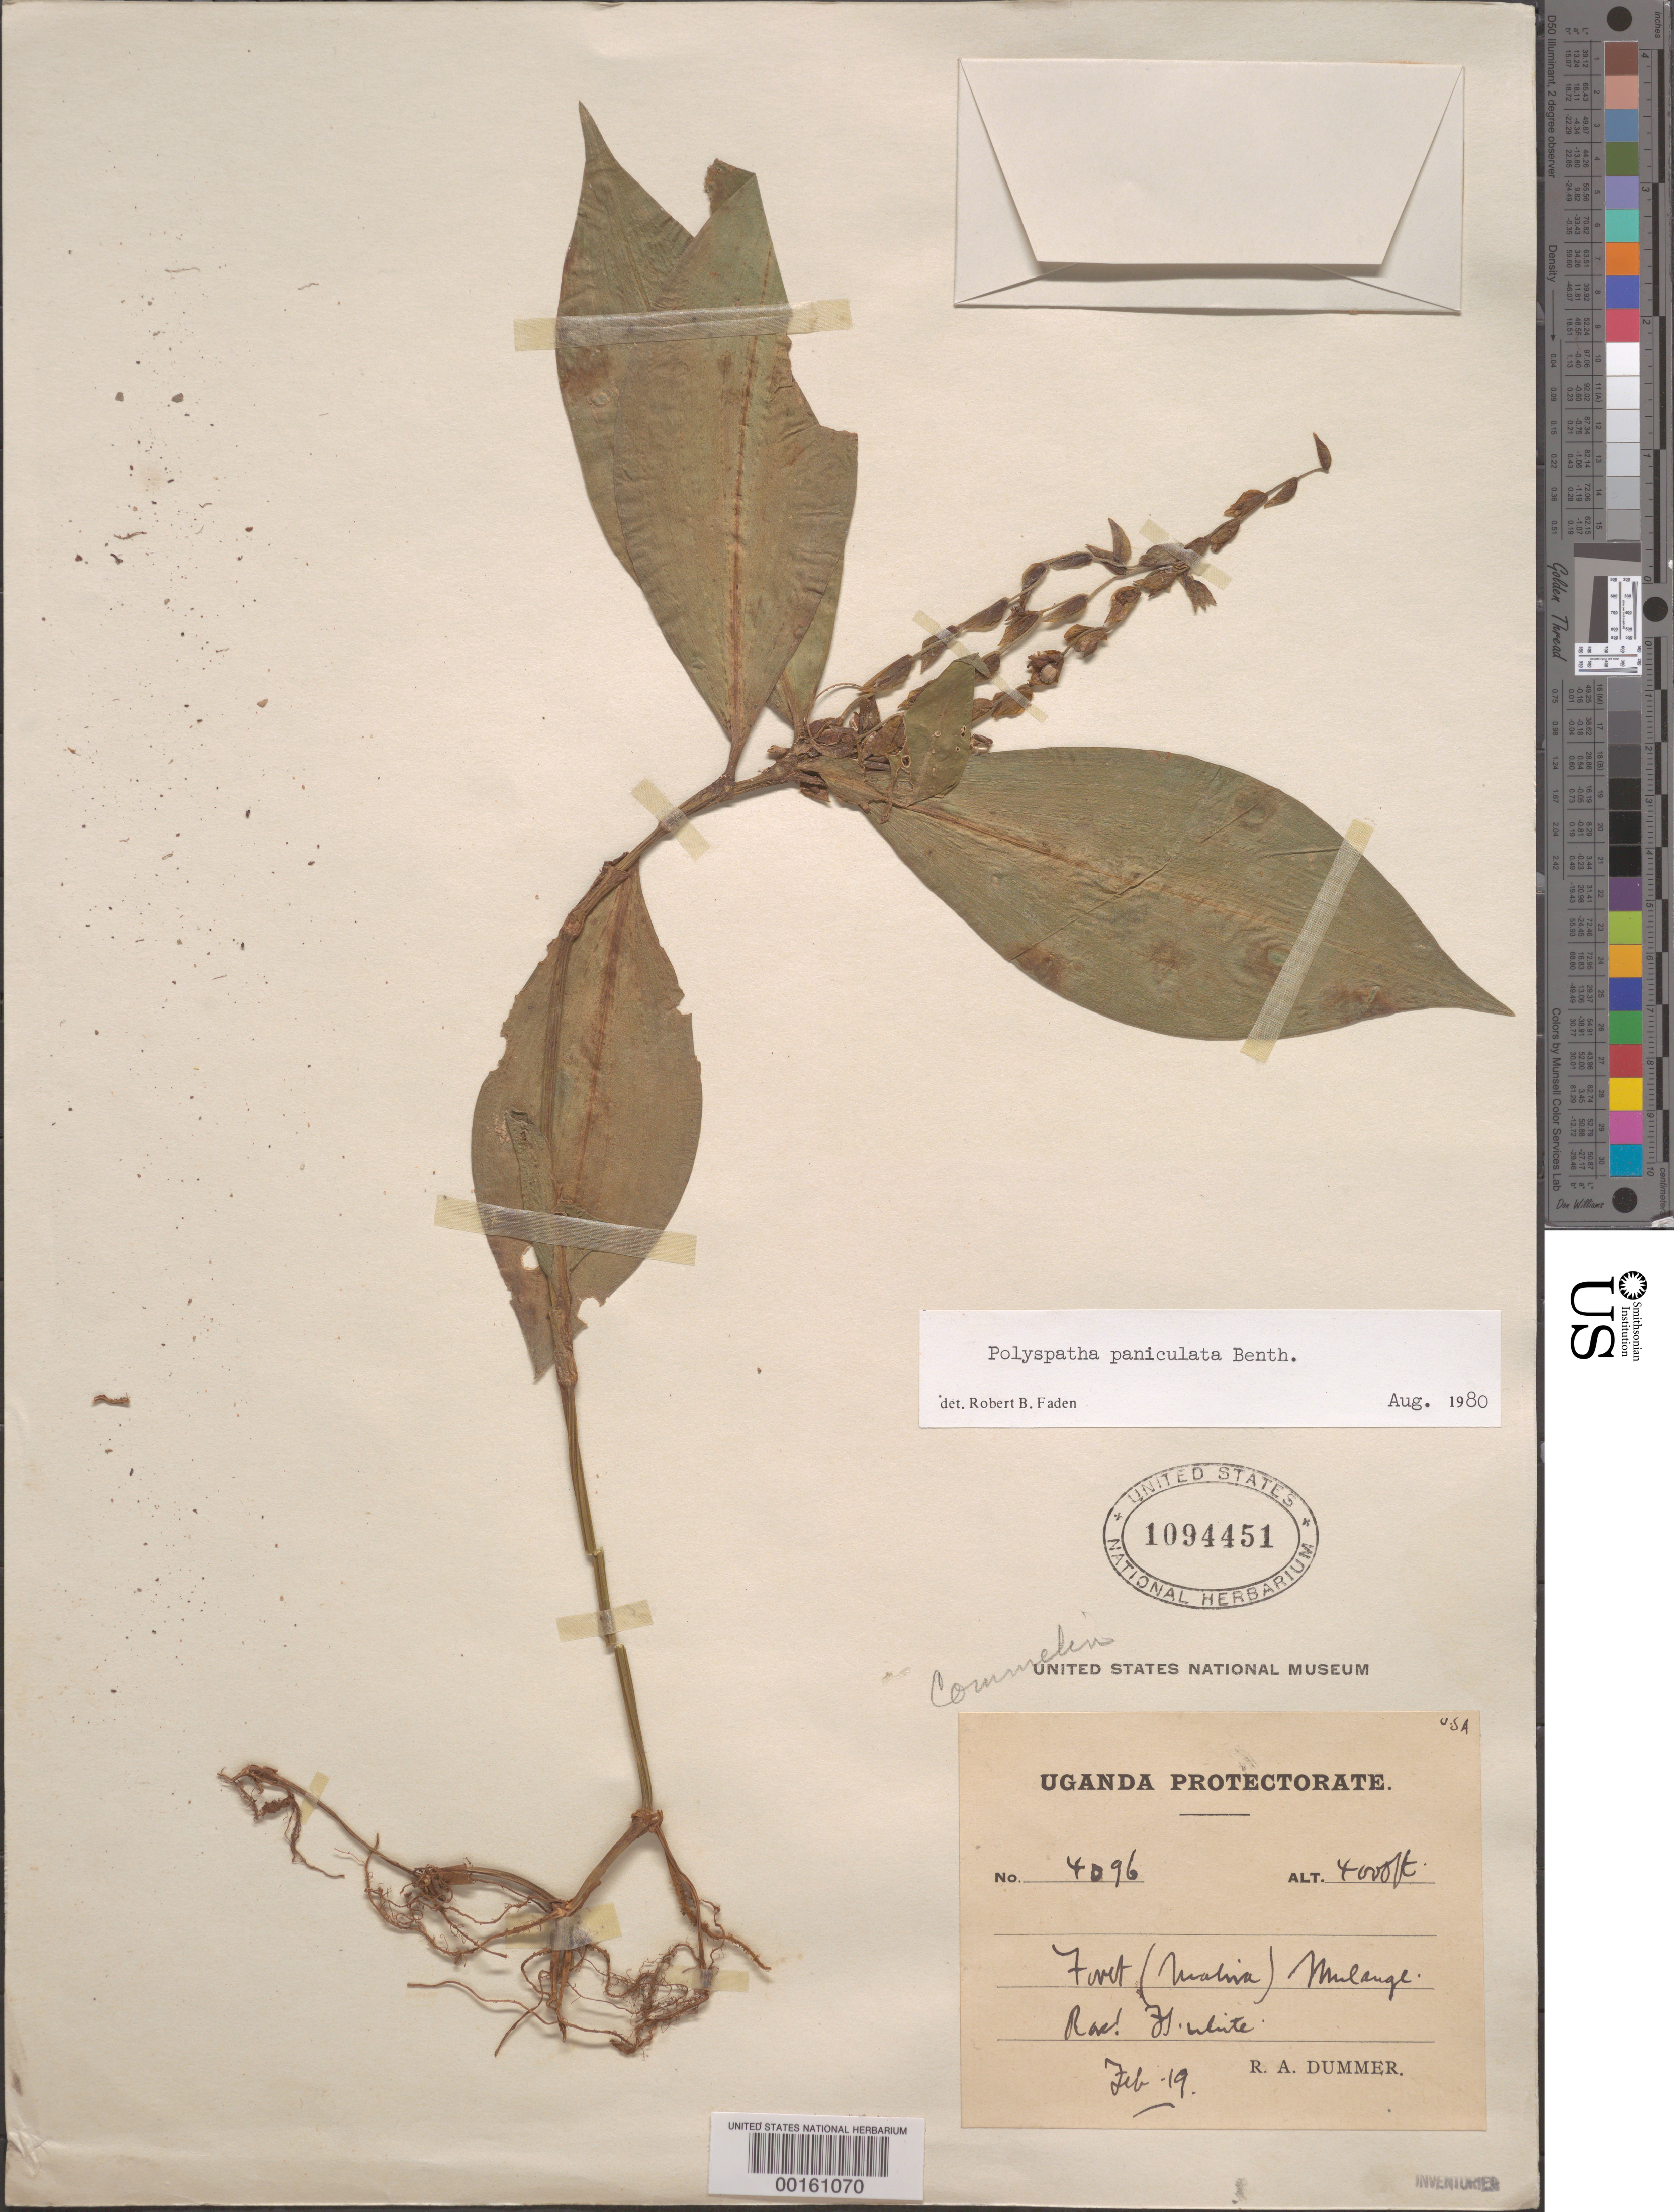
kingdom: Plantae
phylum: Tracheophyta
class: Liliopsida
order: Commelinales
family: Commelinaceae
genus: Polyspatha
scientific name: Polyspatha paniculata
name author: Benth.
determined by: Faden, Robert B., (US), Smithsonian Institution - National Museum of Natural History (UNITED STATES)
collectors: R. Dümmer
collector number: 4096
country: Uganda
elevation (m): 1220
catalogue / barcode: US 1094451